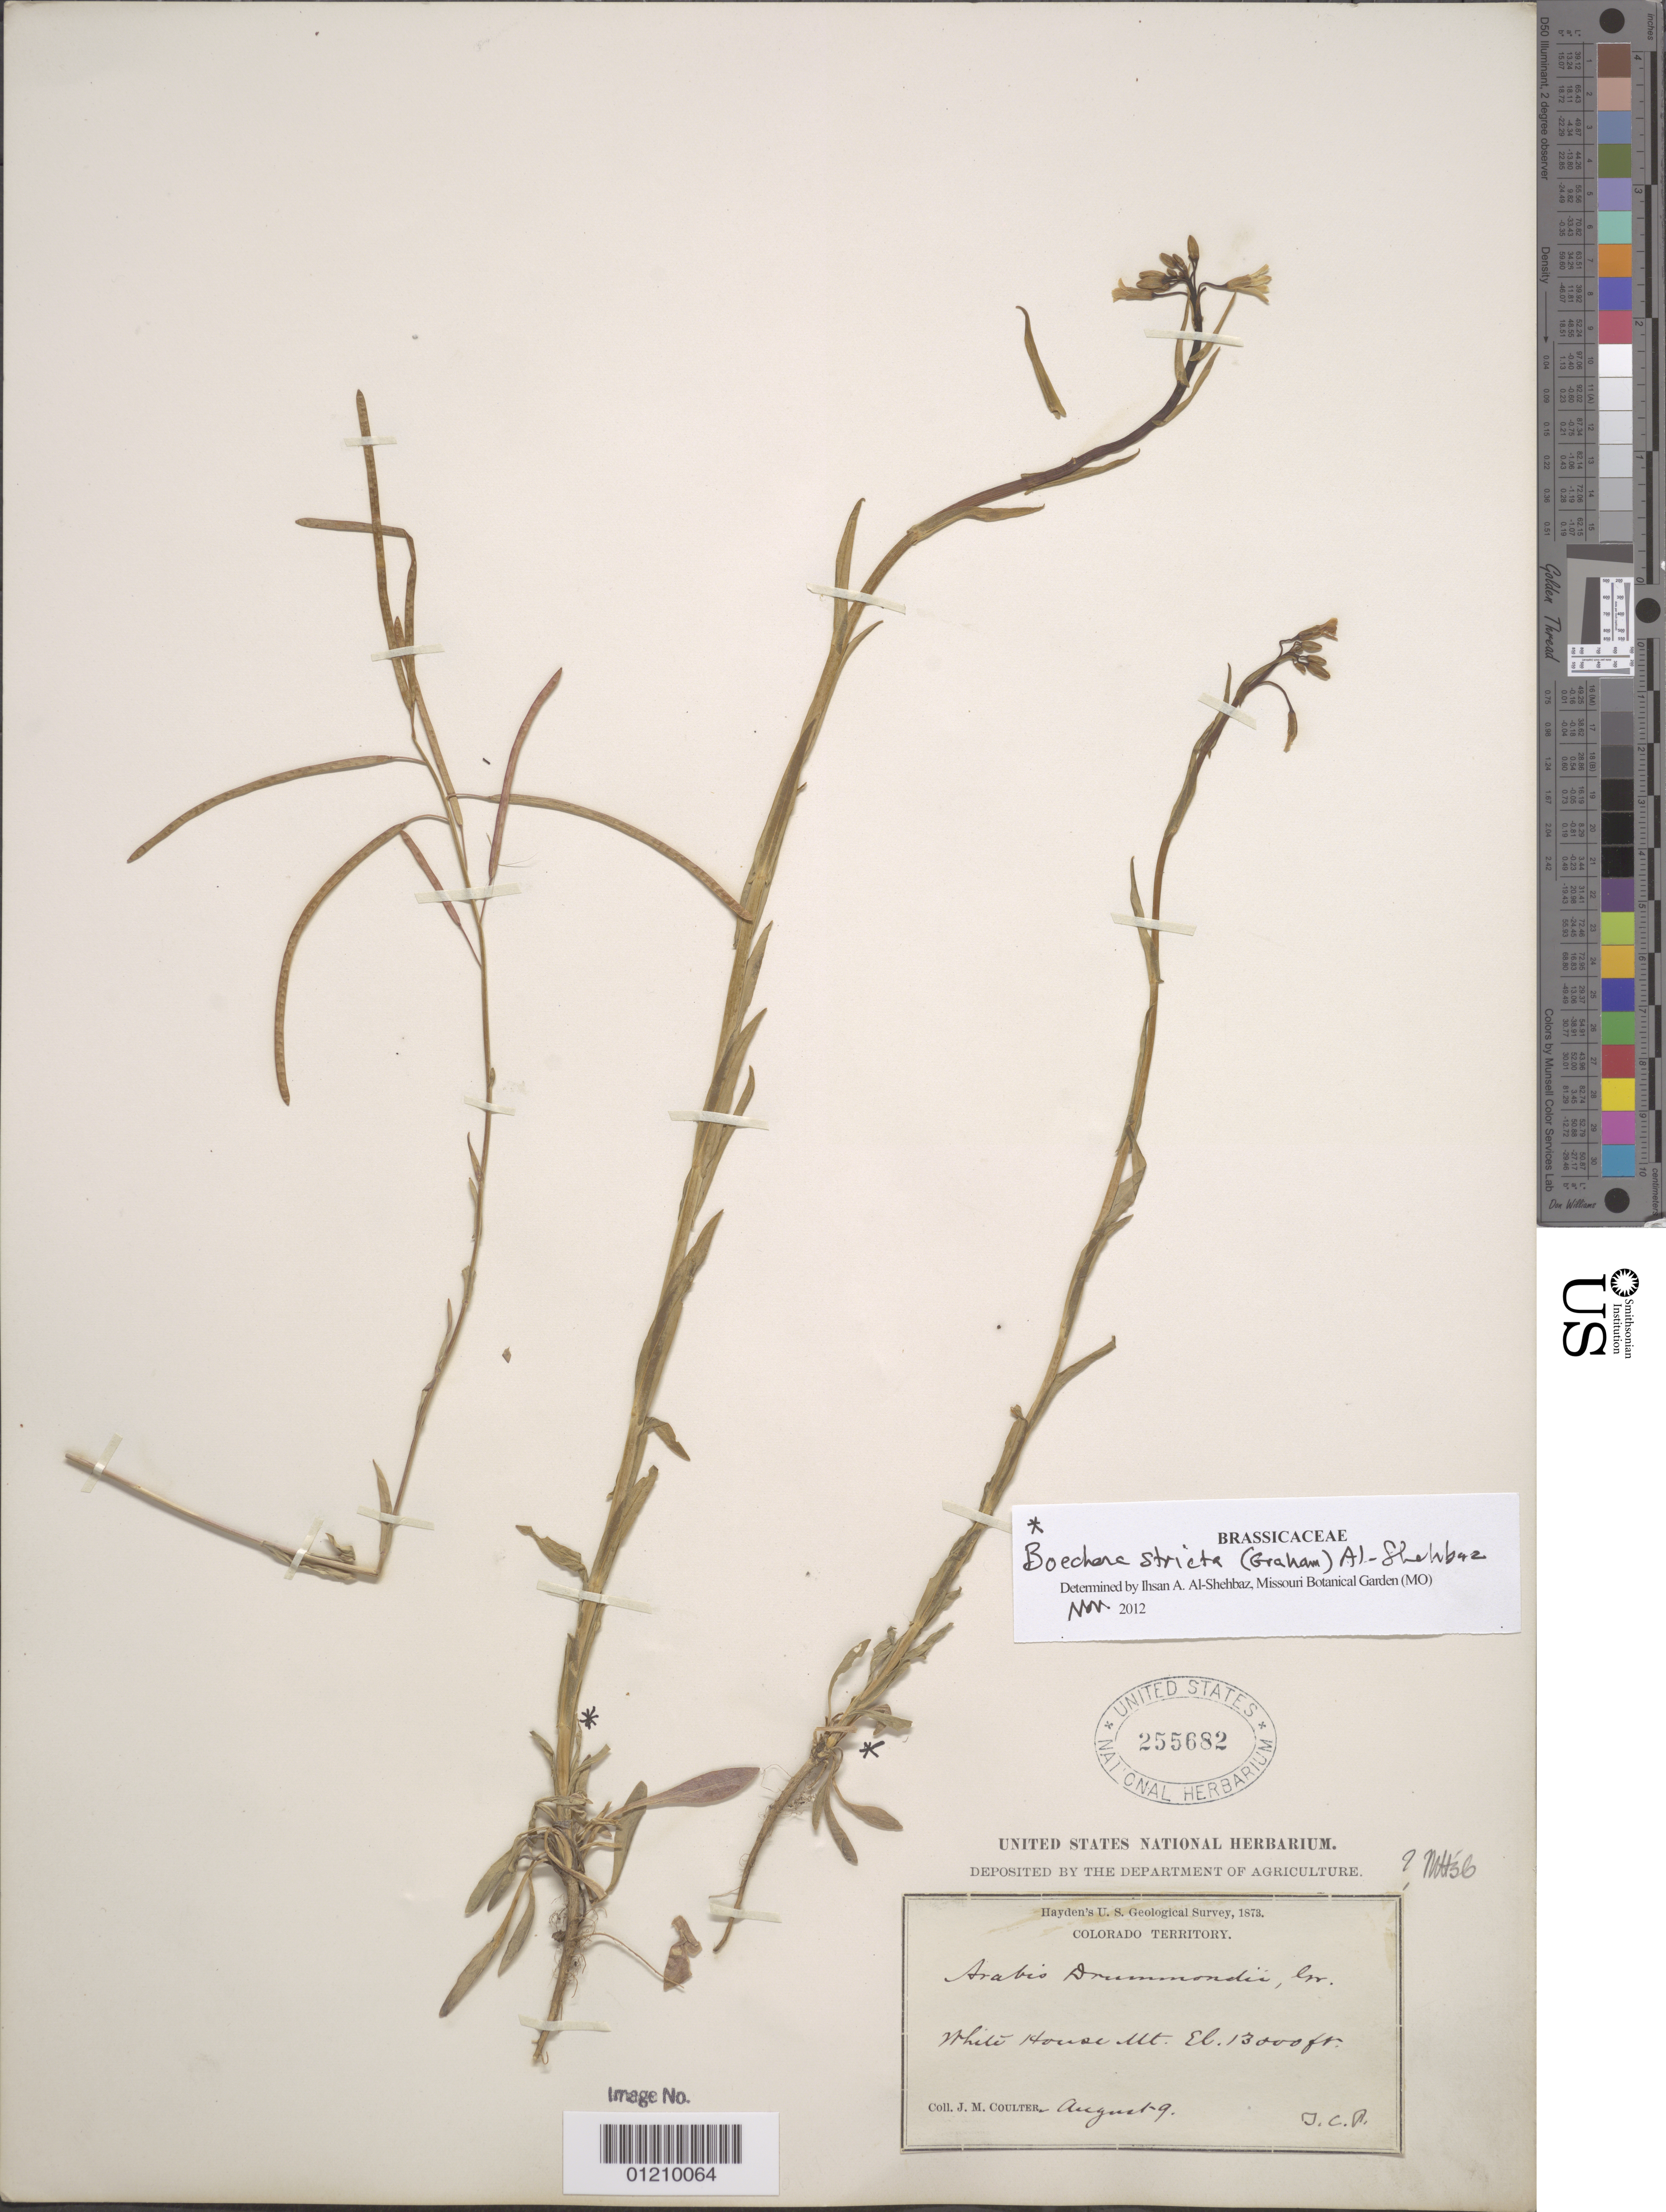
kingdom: Plantae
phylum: Tracheophyta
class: Magnoliopsida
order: Brassicales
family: Brassicaceae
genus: Boechera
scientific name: Boechera stricta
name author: (Graham) Al-Shehbaz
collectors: J. M. Coulter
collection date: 1873-08-09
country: United States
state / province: Colorado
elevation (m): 3962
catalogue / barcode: US 255682